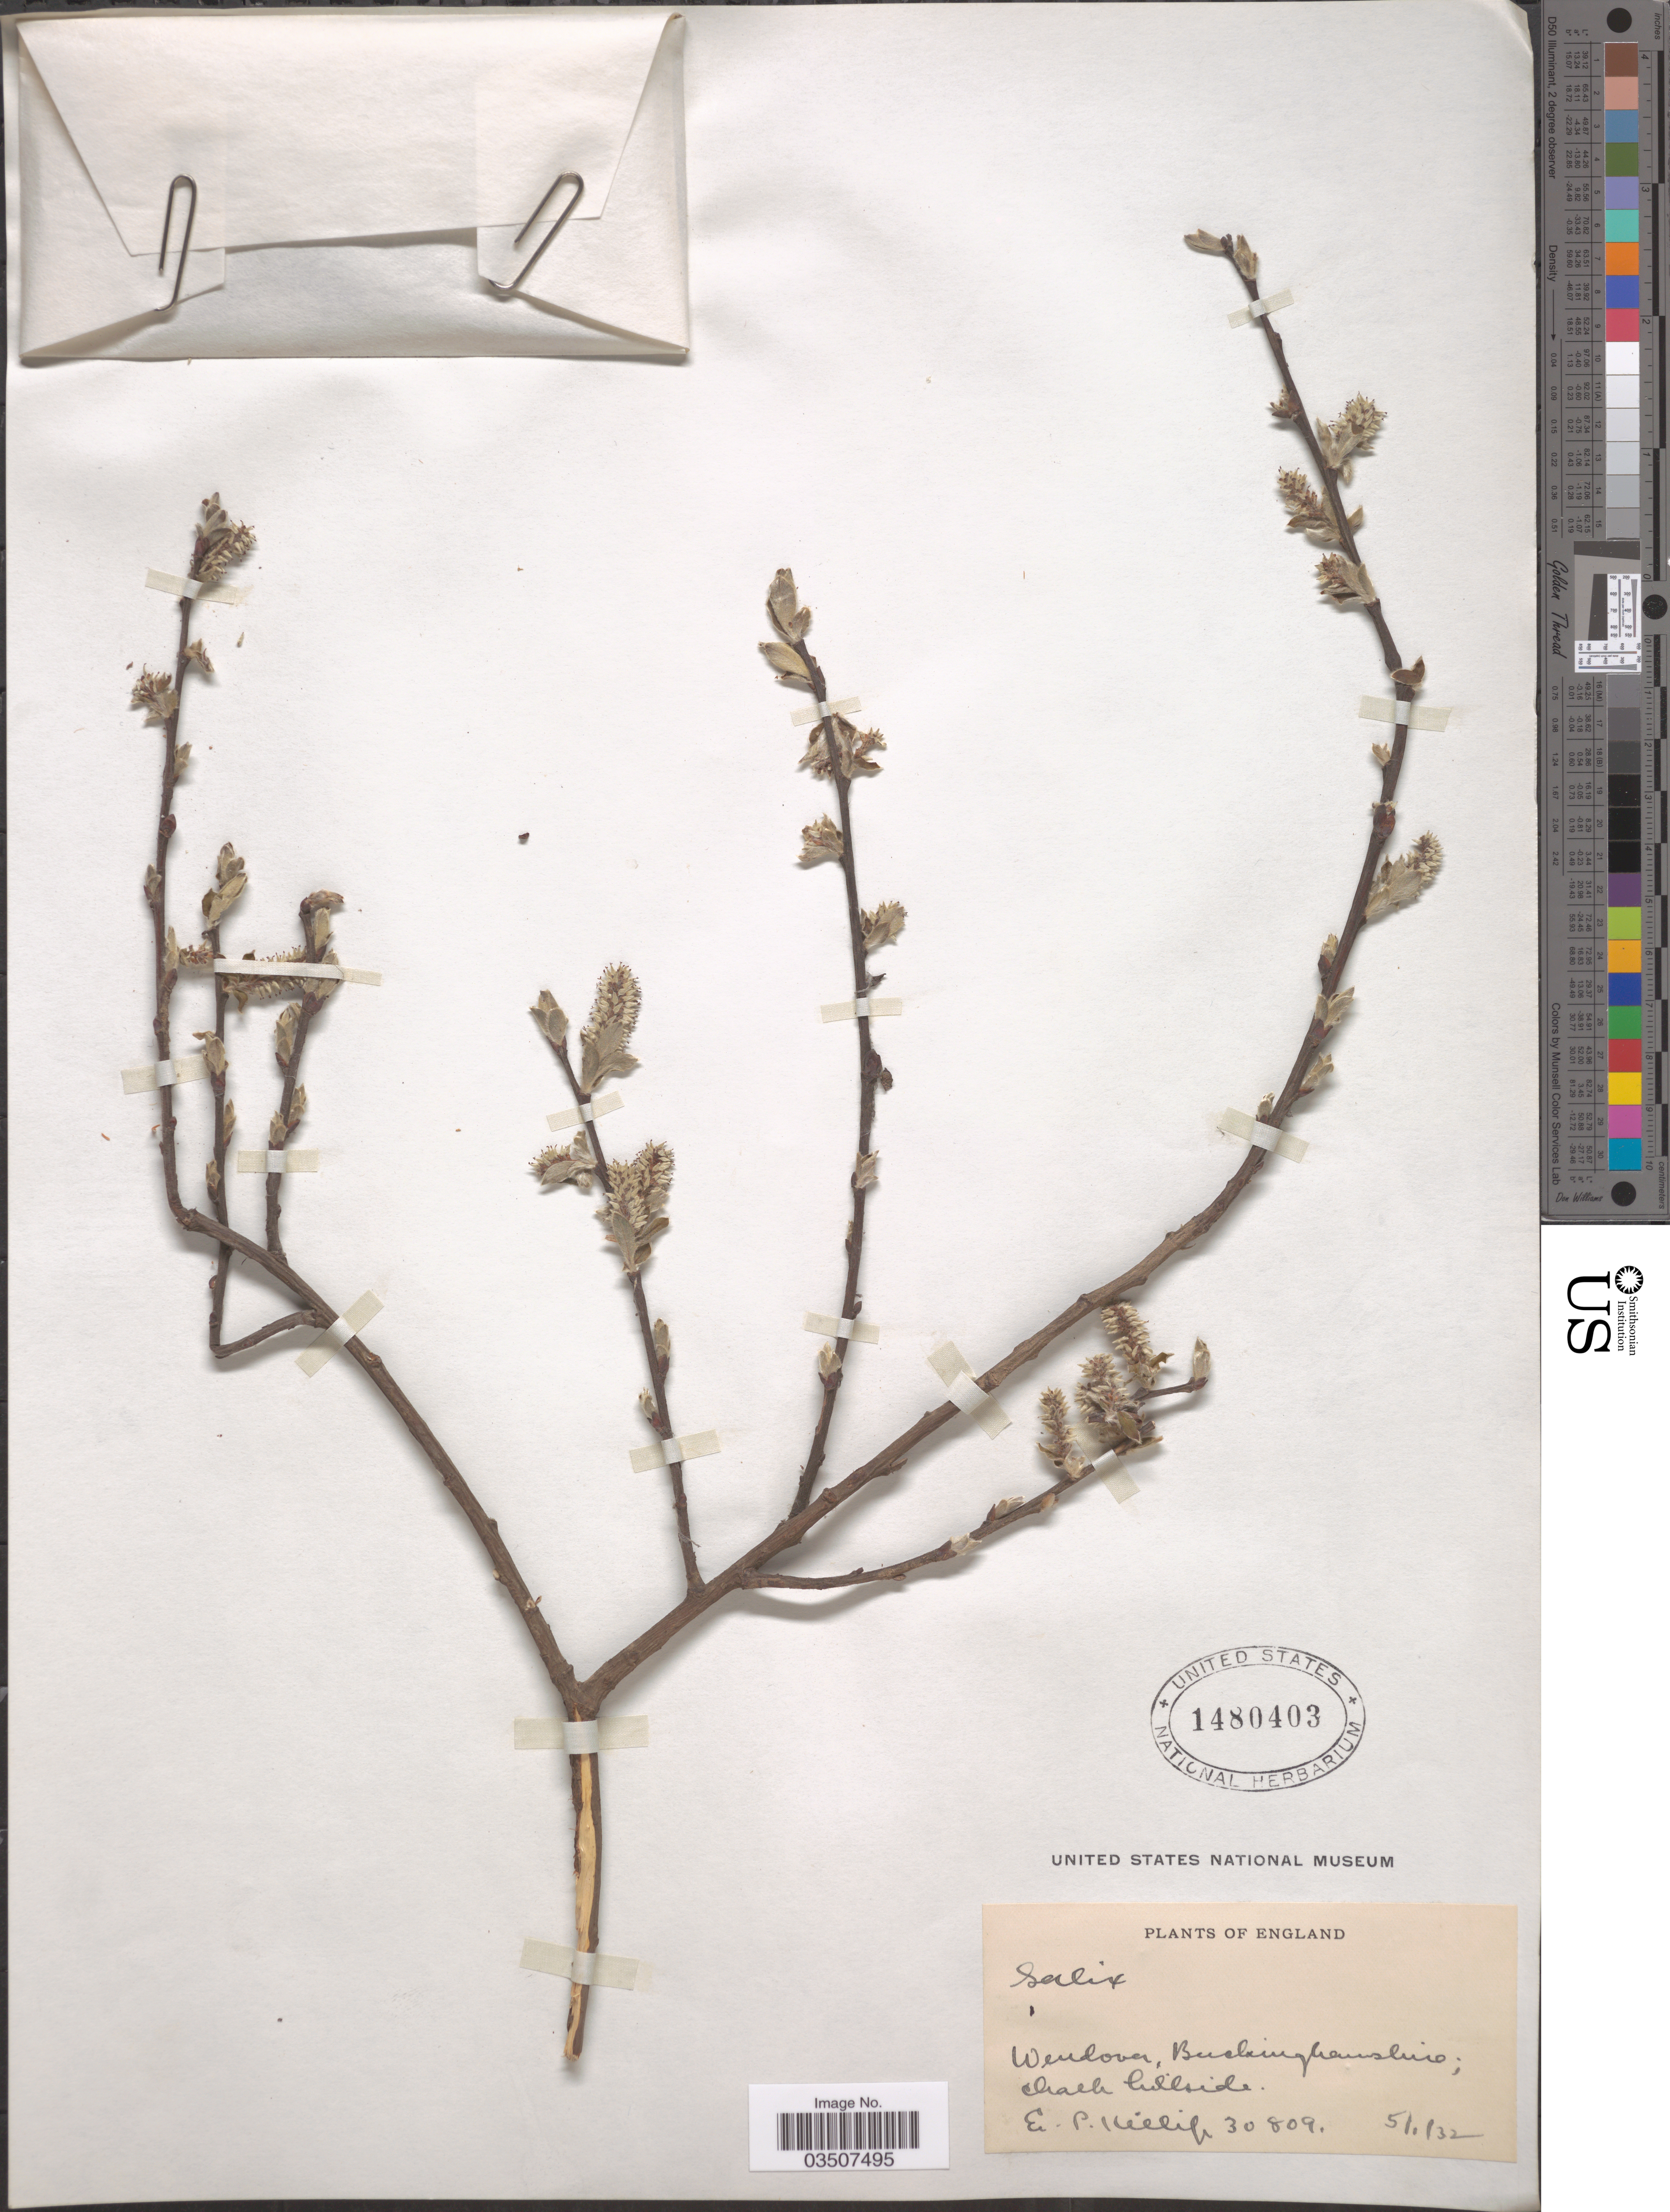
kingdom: Plantae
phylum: Tracheophyta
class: Magnoliopsida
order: Malpighiales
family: Salicaceae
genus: Salix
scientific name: Salix cordata x S. sericea Marshall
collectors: E. P. Killip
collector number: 30809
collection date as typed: Transcribed d/m/y: 5/1/32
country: United Kingdom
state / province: England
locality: Wendover, Bushinghamshire, Chalk hillside.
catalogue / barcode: US 1480403